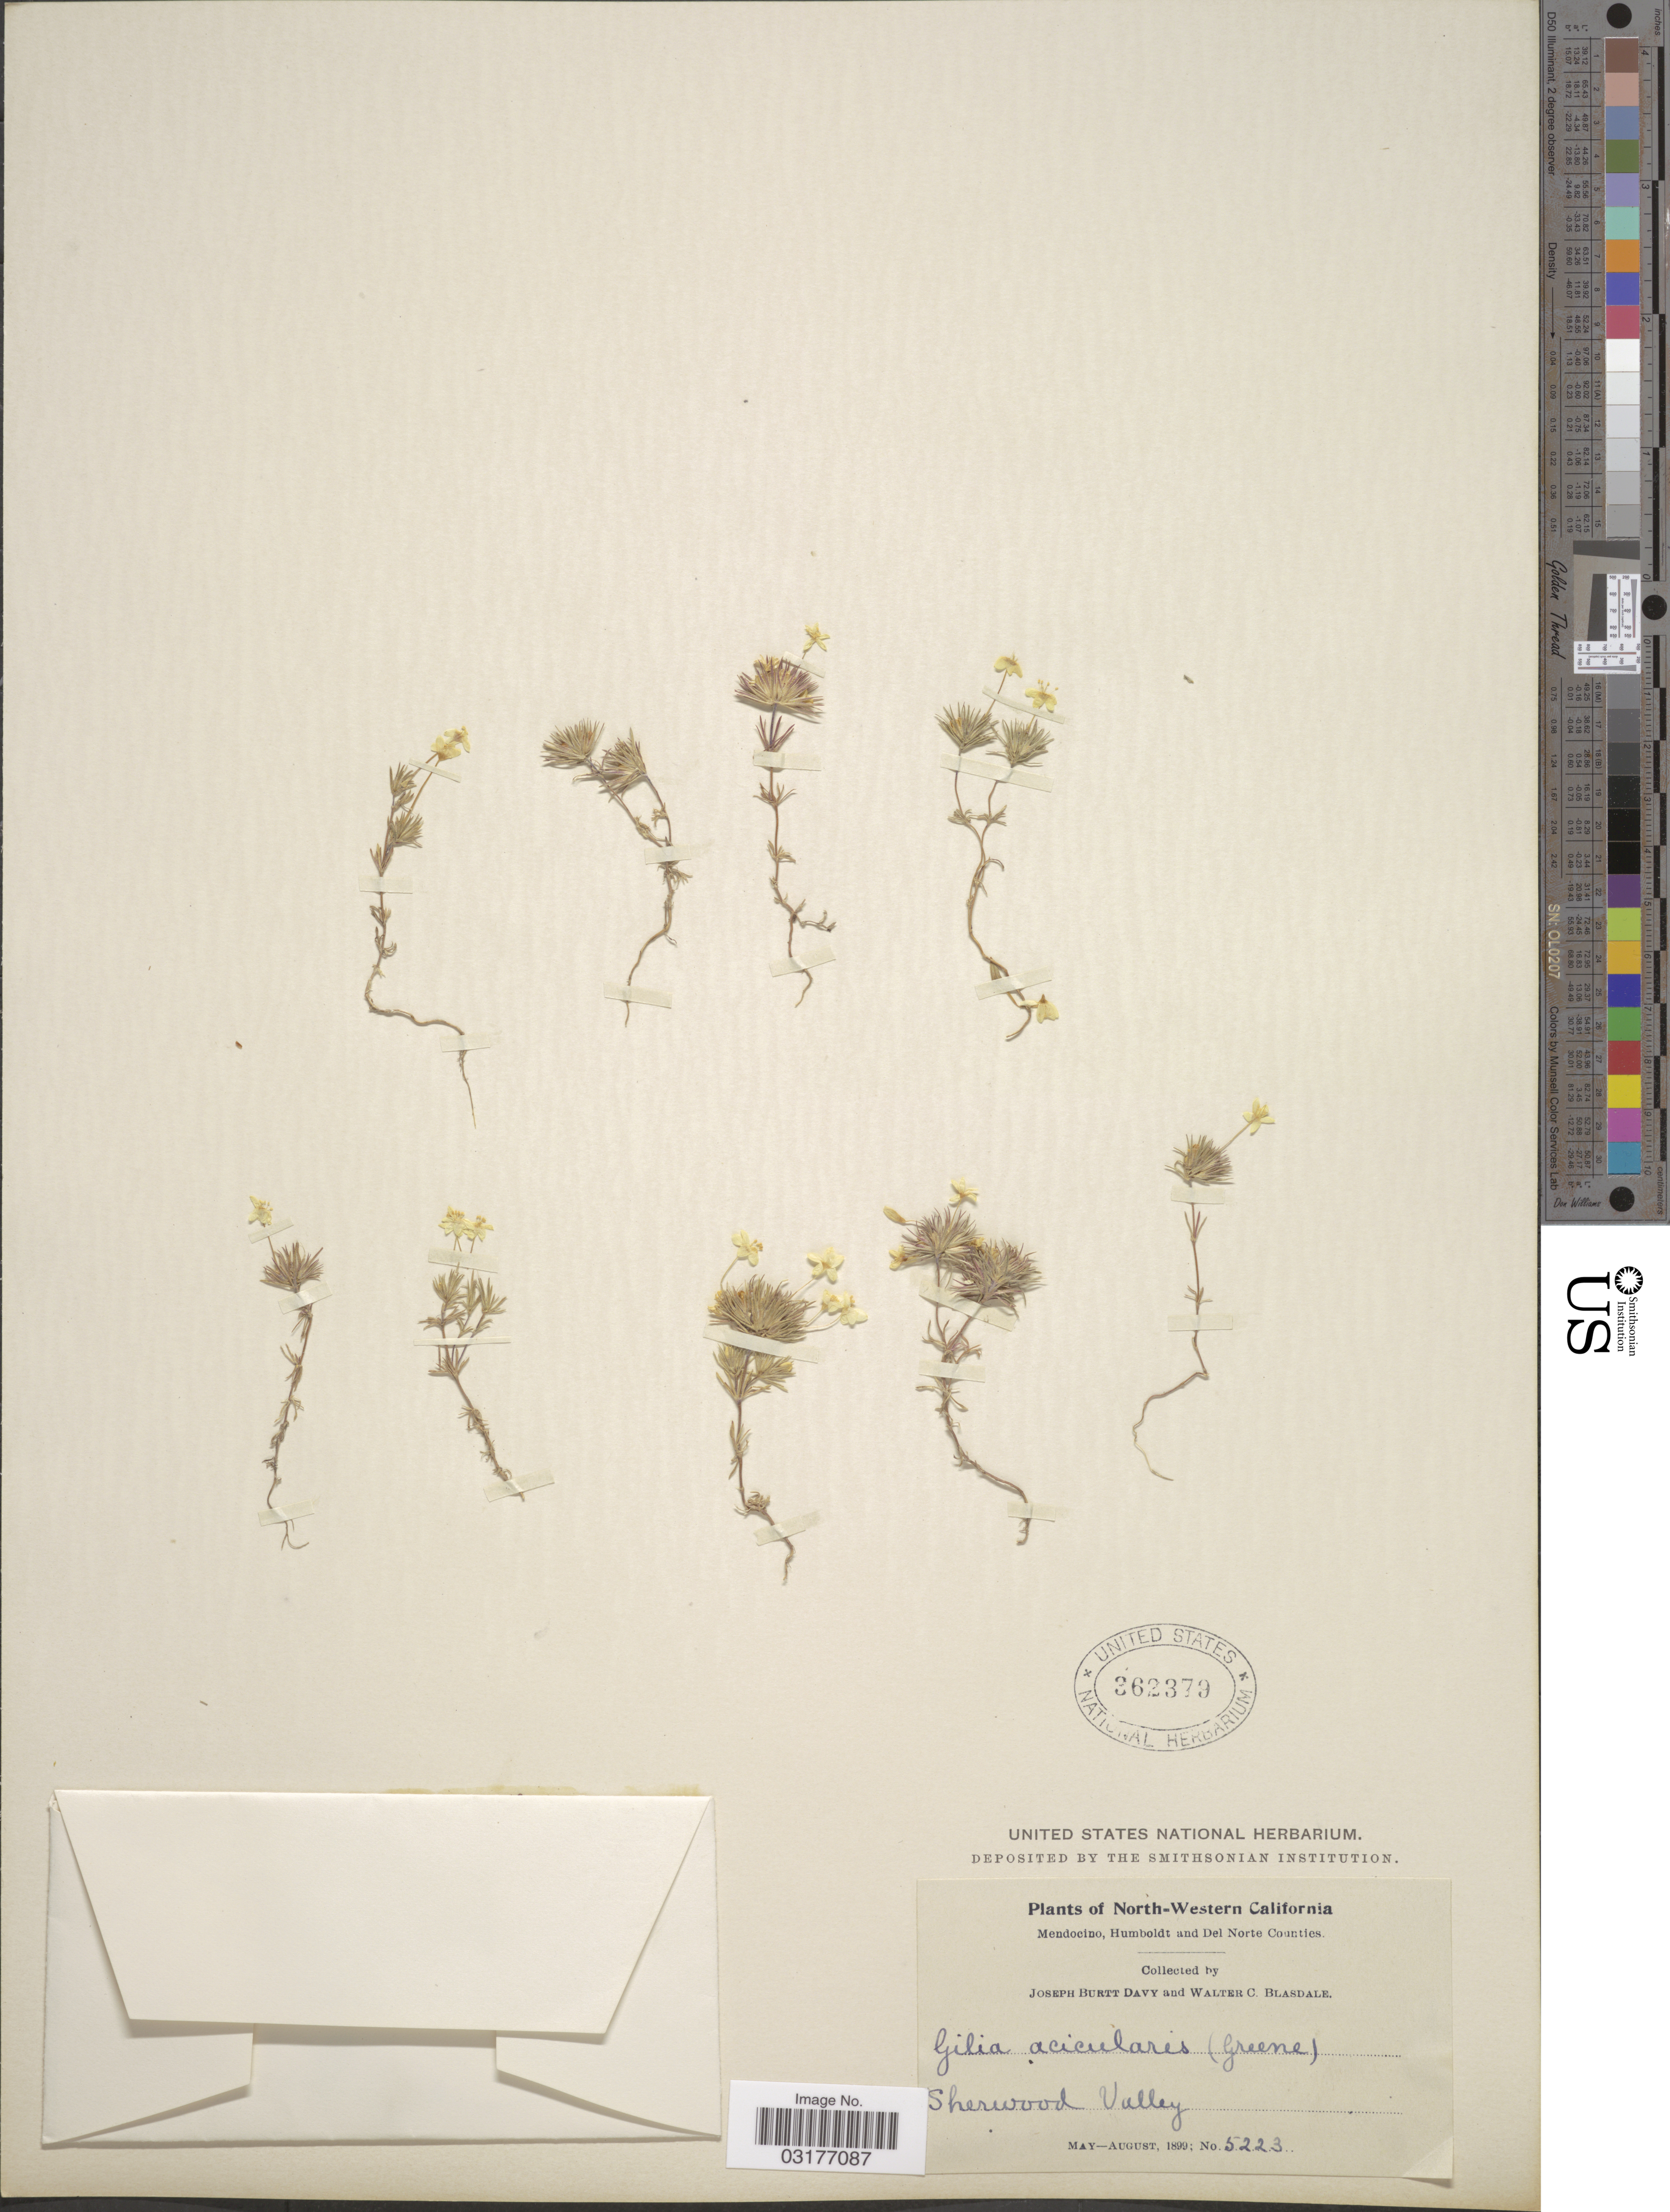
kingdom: Plantae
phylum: Tracheophyta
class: Magnoliopsida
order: Ericales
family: Polemoniaceae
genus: Leptosiphon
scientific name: Leptosiphon acicularis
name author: Jeps.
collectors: J. Burtt Davy & W. Blasdale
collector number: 5223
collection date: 1899-05/1899-08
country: United States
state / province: California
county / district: Mendocino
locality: North-Western California. Mendocino, Humboldt and Del Norte Counties. Sherwood Valley.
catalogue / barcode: US 362379